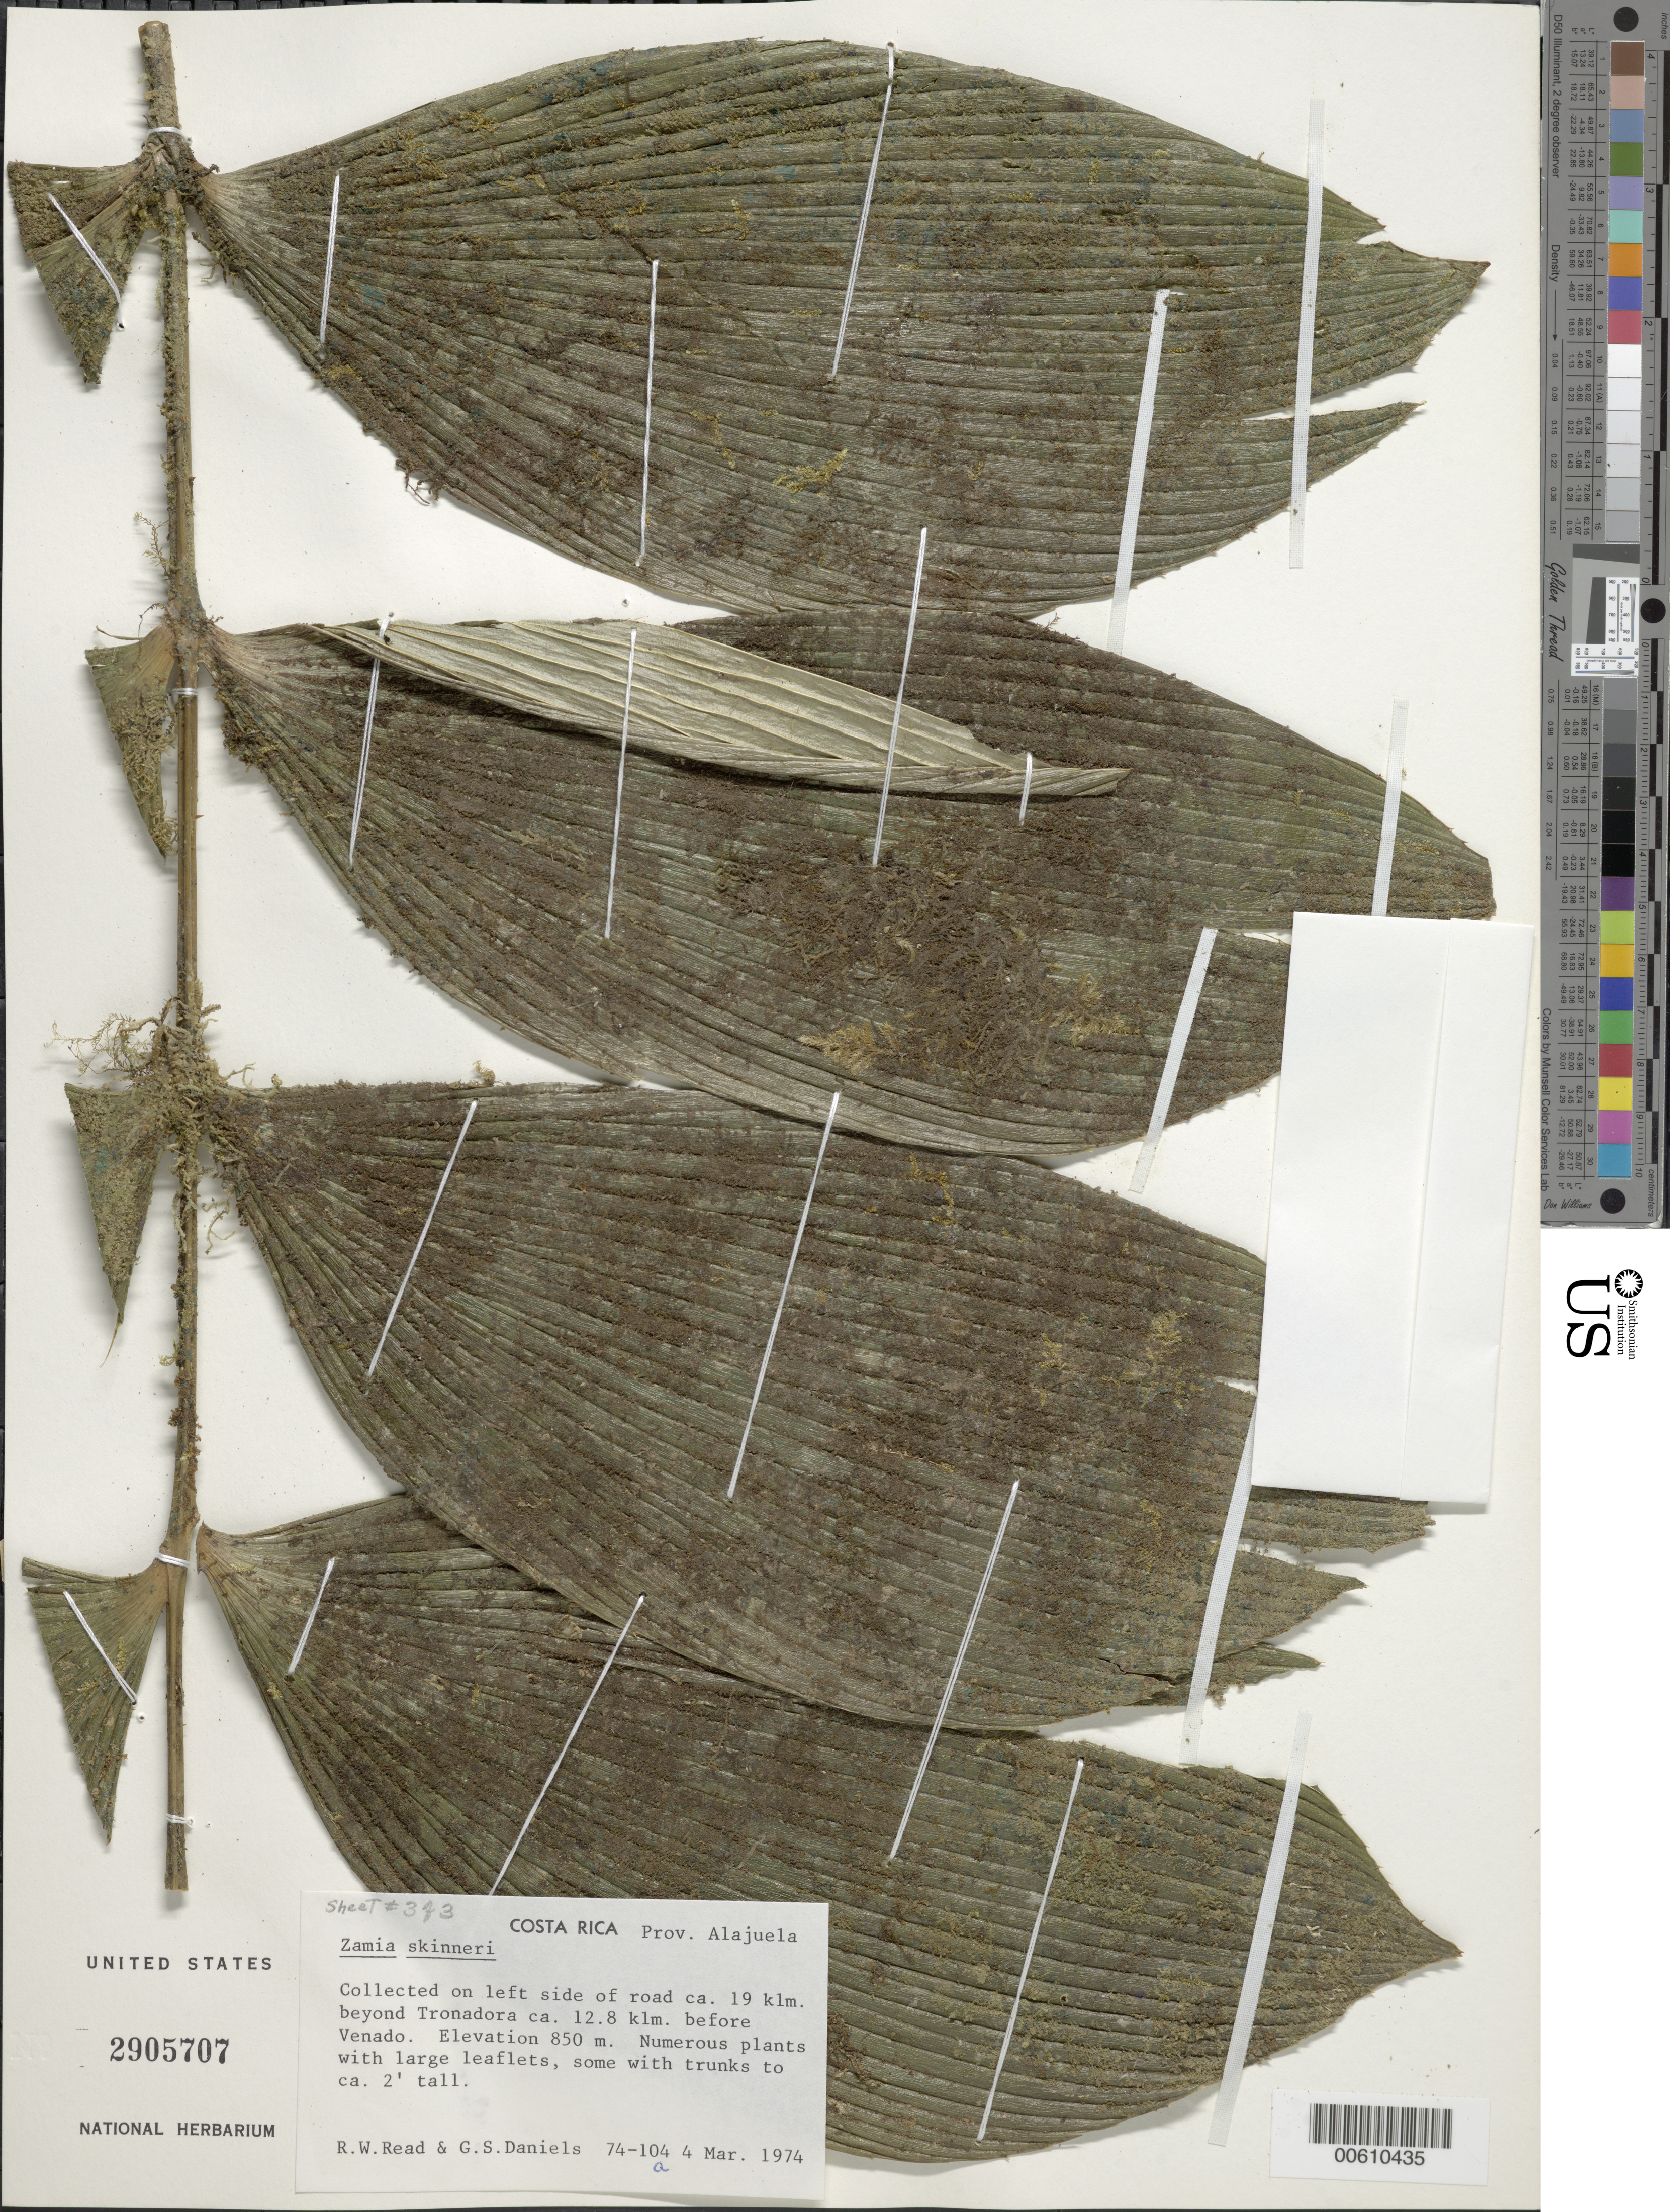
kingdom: Plantae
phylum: Tracheophyta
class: Cycadopsida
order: Cycadales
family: Zamiaceae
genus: Zamia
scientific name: Zamia skinneri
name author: Warsz.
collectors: R. W. Read & G. S. Daniels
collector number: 74-104a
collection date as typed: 04 Mar 1974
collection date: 1974-03-04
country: Costa Rica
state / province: Alajuela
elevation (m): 850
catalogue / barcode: US 2905707